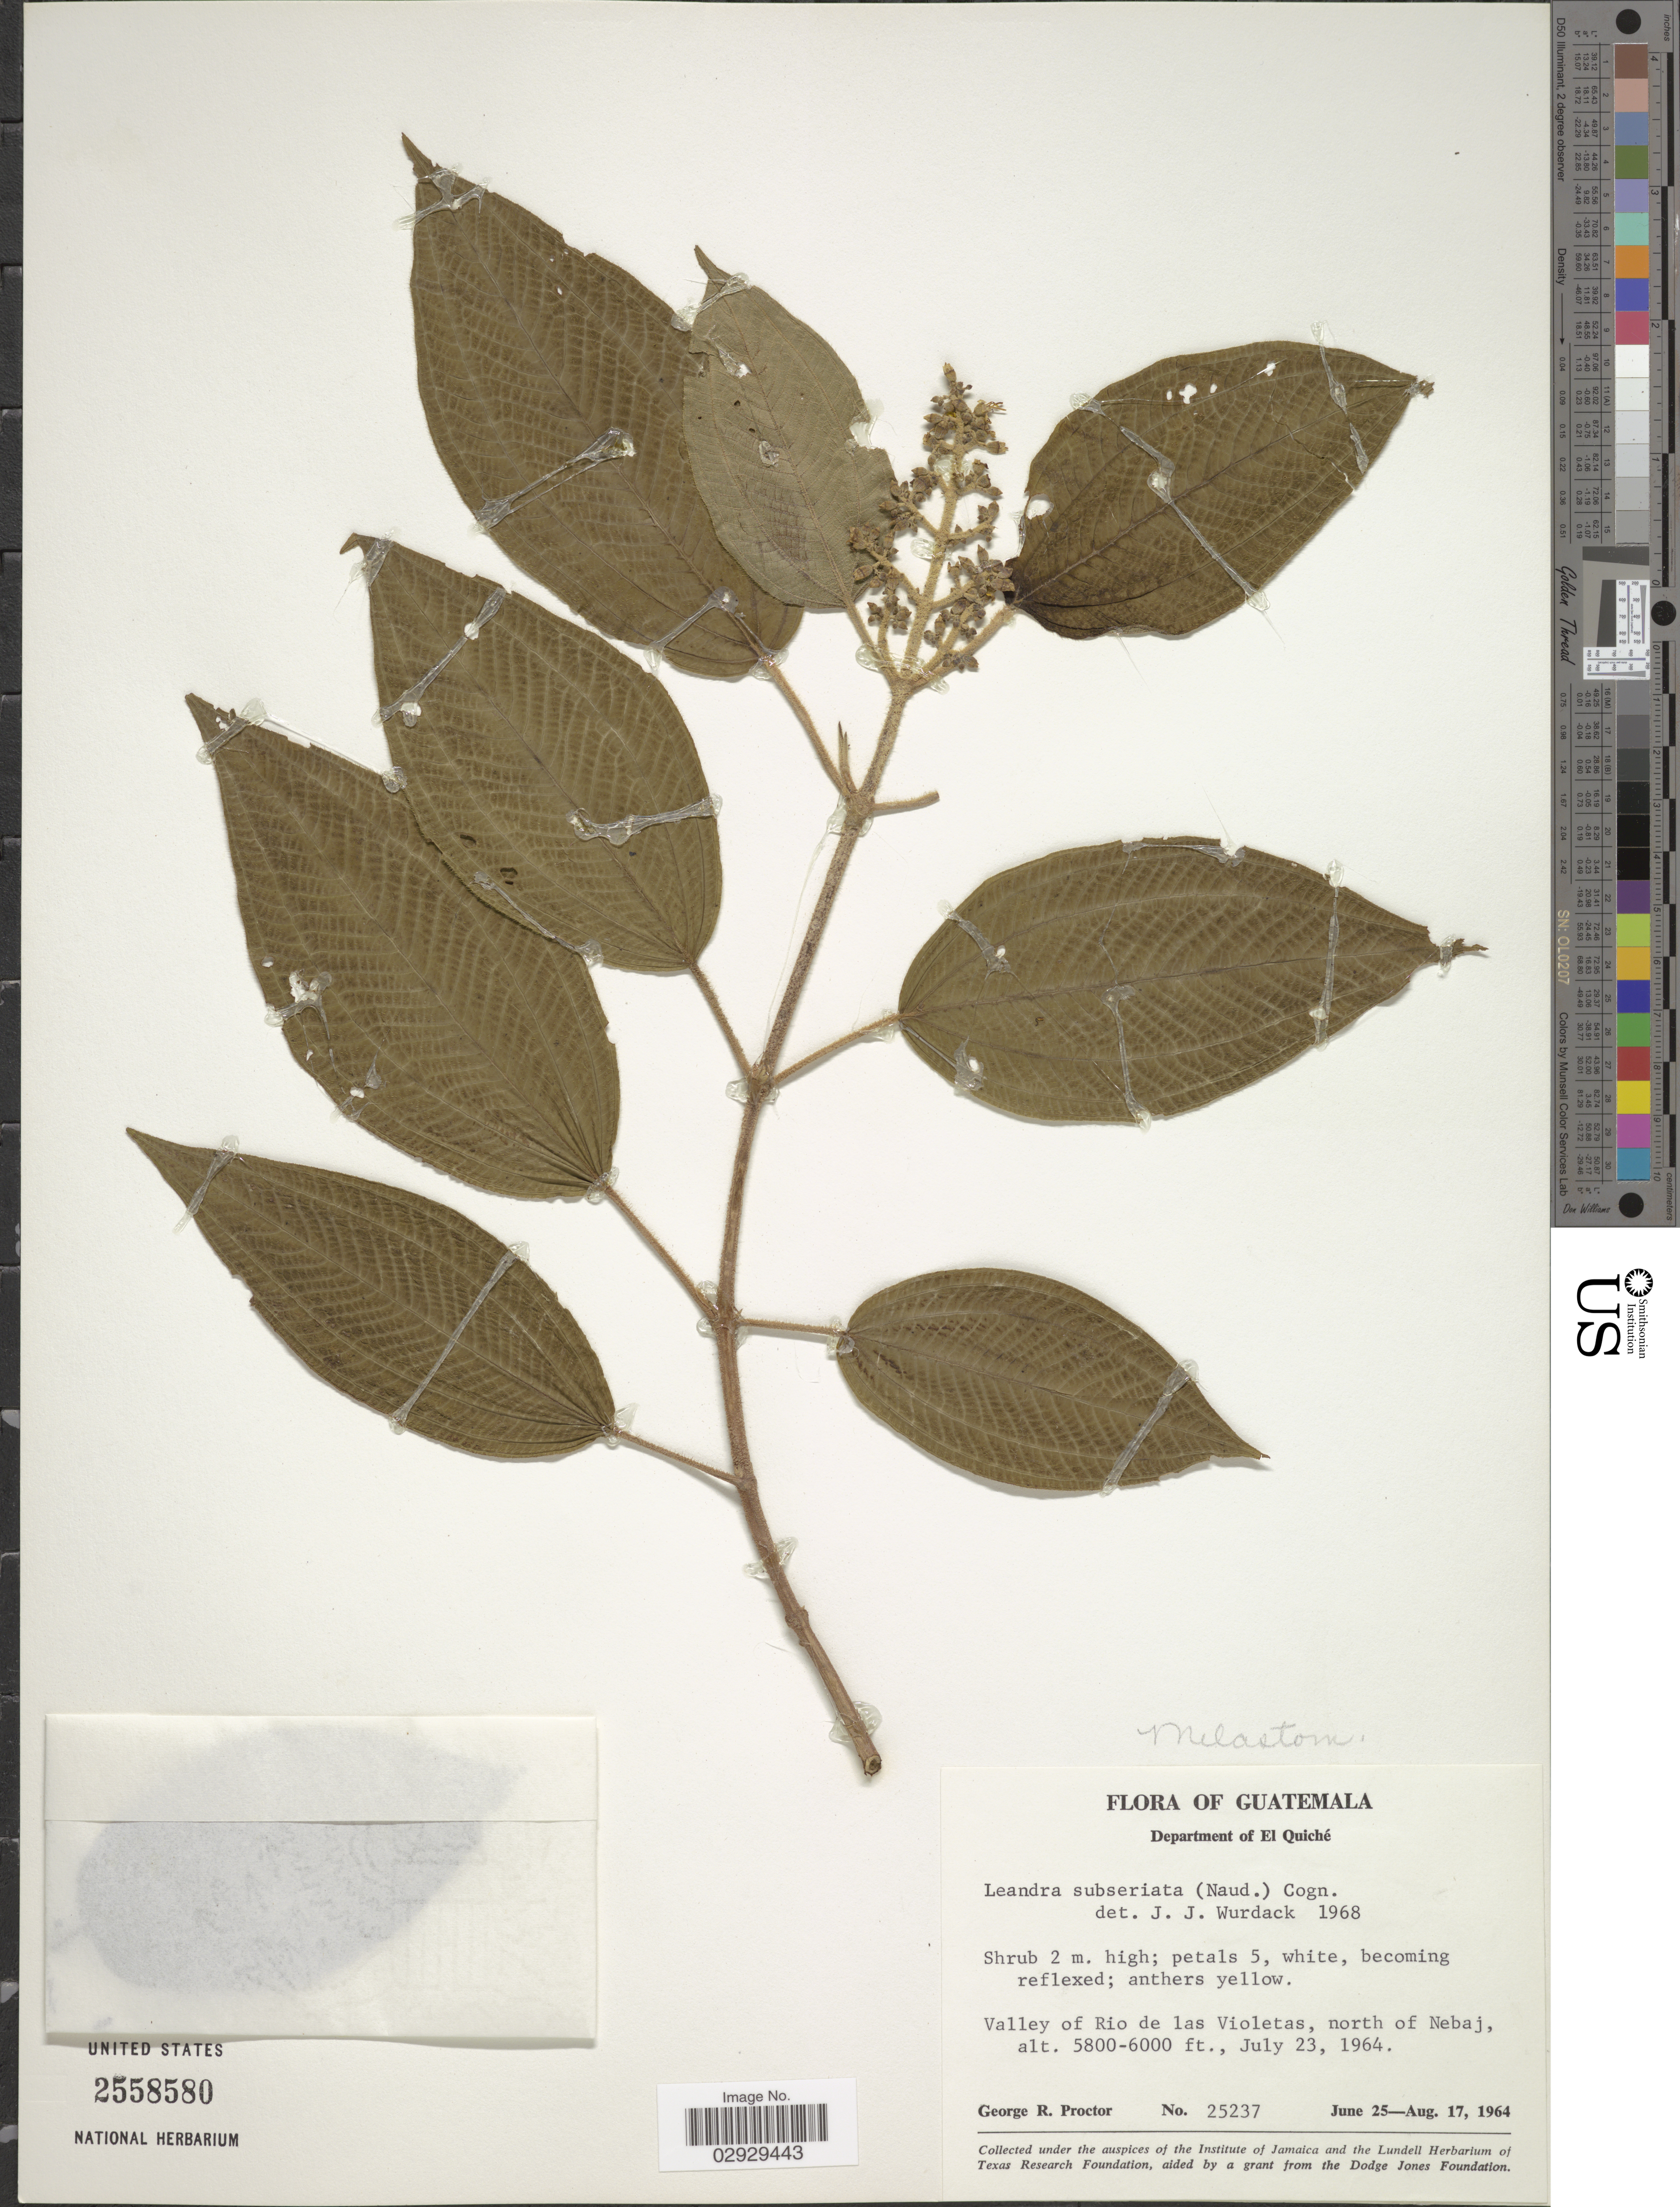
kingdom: Plantae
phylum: Tracheophyta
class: Magnoliopsida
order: Myrtales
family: Melastomataceae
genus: Leandra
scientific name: Leandra subseriata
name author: (Naudin) Cogn.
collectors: G. R. Proctor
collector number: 25237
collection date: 1964-07-23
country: Guatemala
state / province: El Quiché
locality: Department of El Quiché. Valley of Rio de las Violetas, north of Nebaj.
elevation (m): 1768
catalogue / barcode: US 2558580